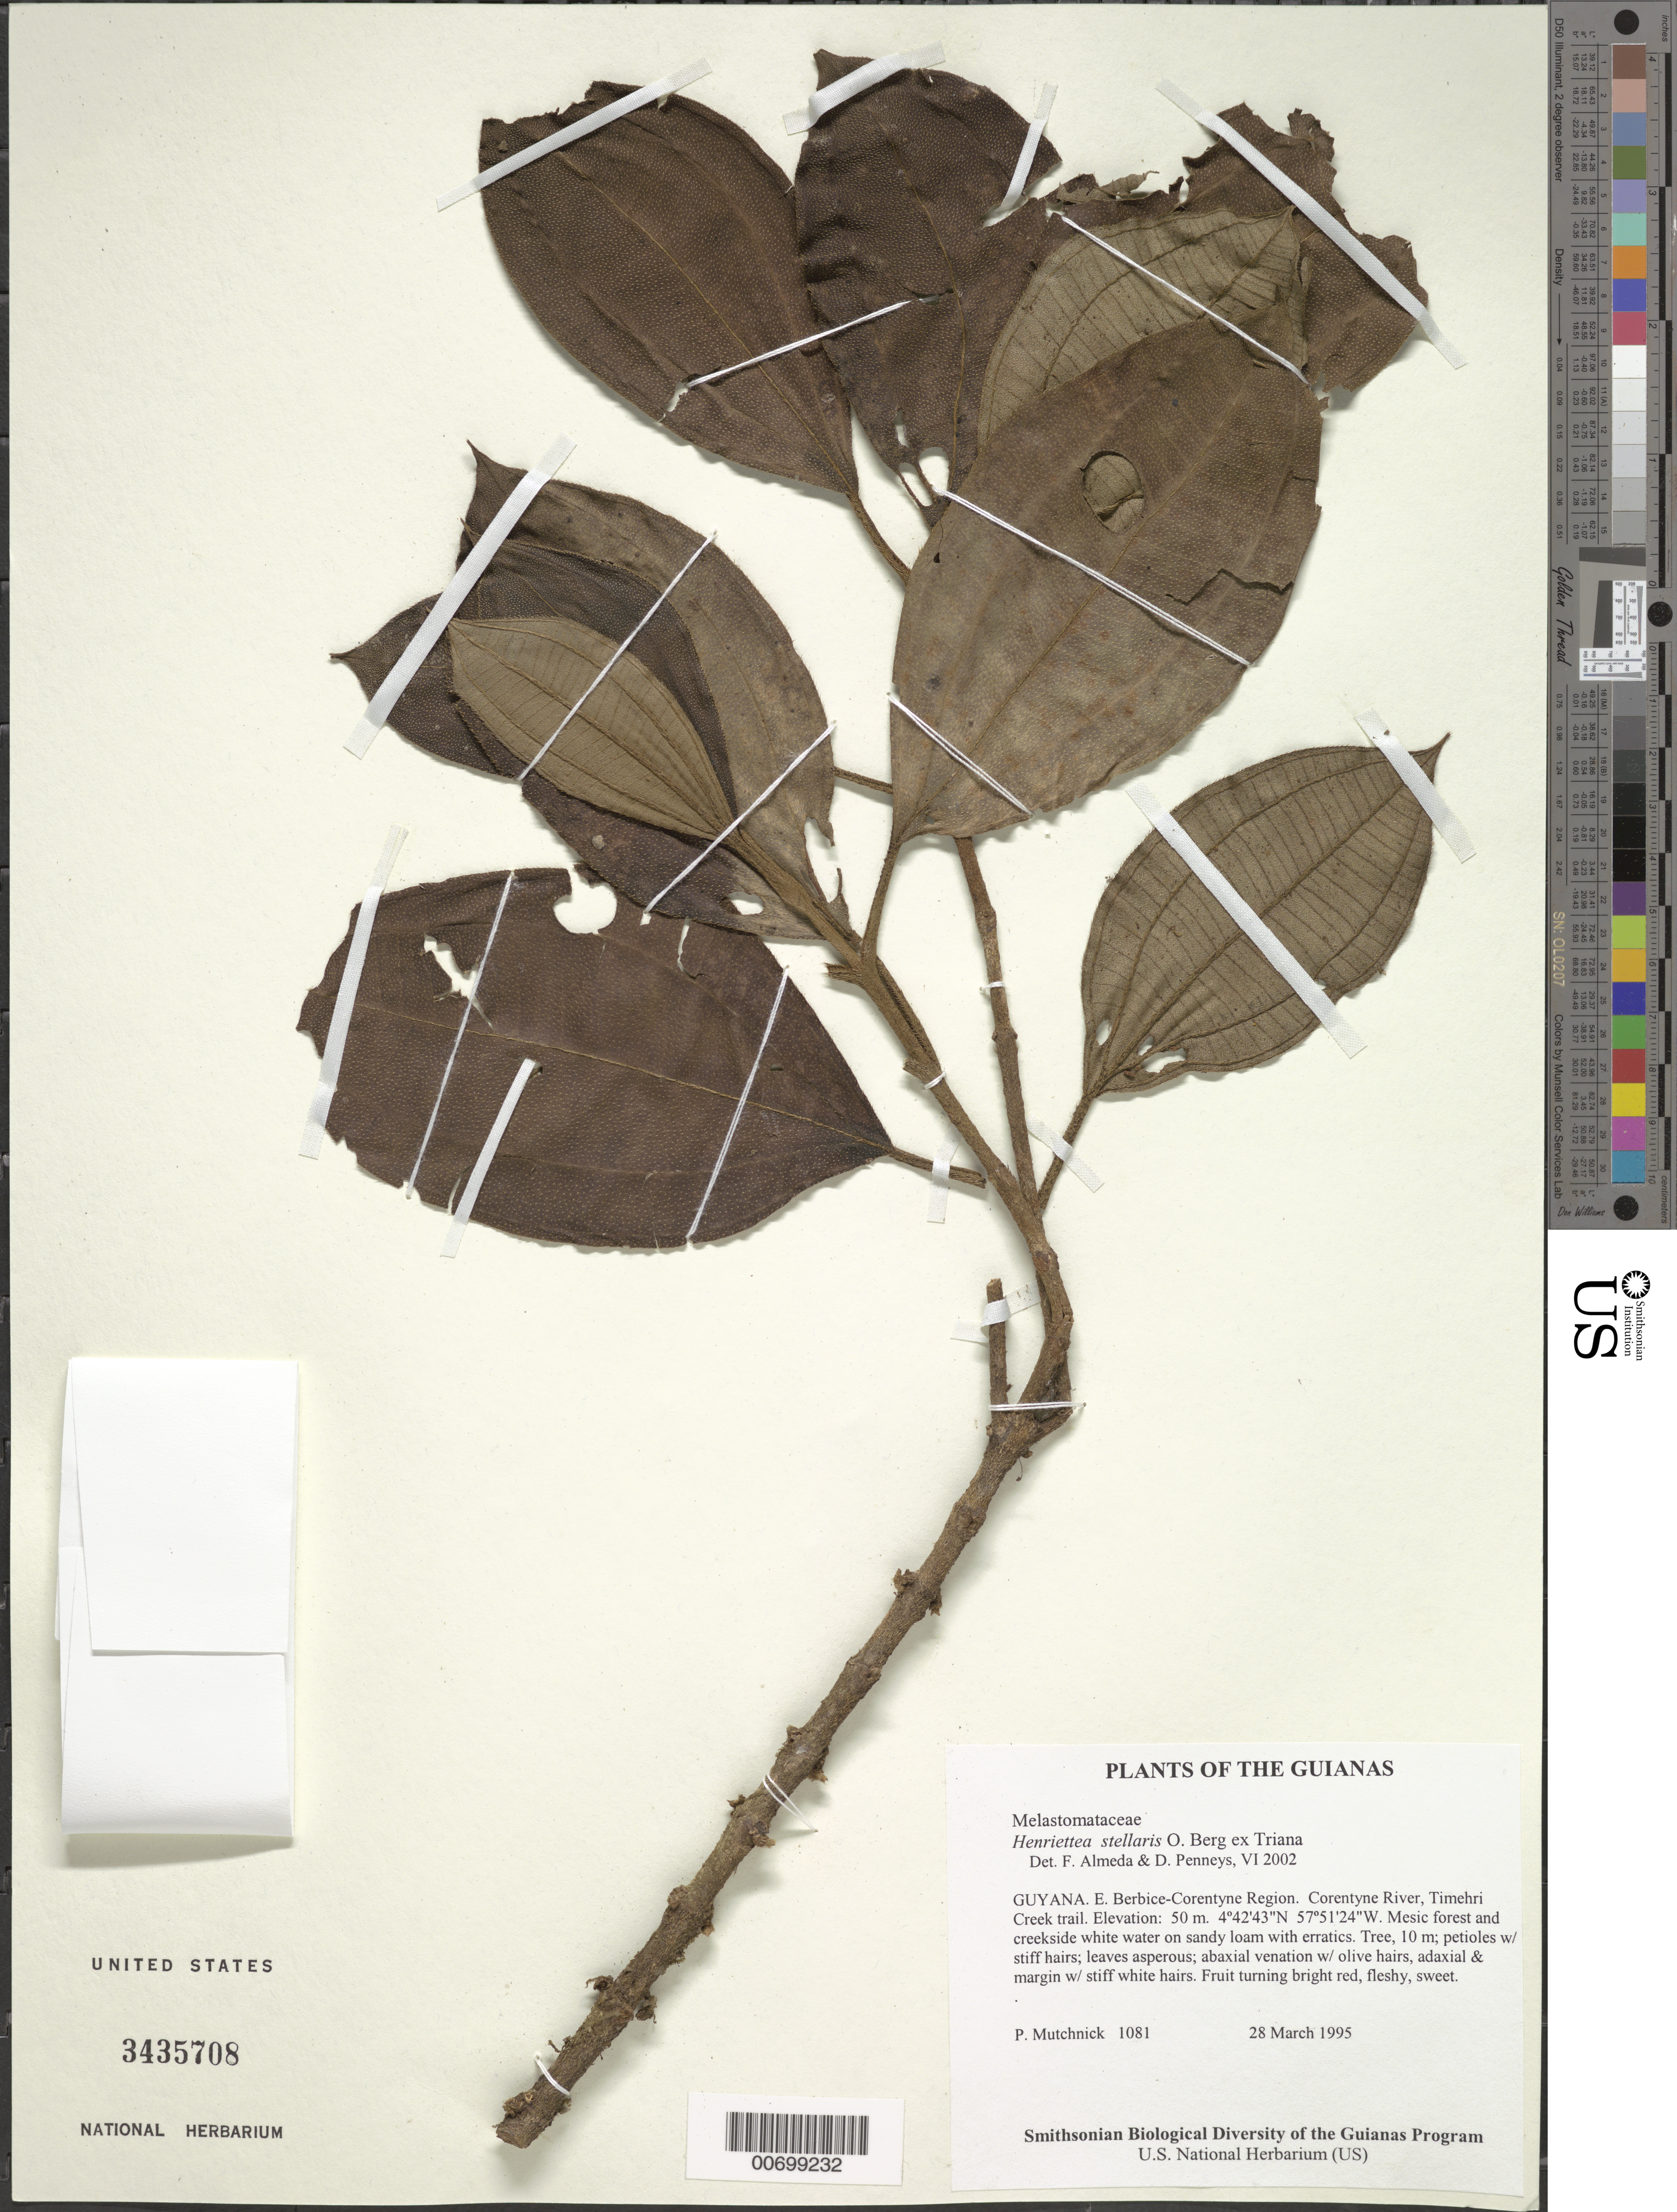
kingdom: Plantae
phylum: Tracheophyta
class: Magnoliopsida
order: Myrtales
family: Melastomataceae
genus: Henriettea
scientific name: Henriettea stellaris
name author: O. Berg ex Triana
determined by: Almeda, F.; Penneys, D. S.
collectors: P. Mutchnick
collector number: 1081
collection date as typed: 28 March 1995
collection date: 1995-03-28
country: Guyana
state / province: E. Berbice-Corentyne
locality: Corentyne River, Timehri Creek trail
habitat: Mesic forest and creekside white water on sandy loam with erratics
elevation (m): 50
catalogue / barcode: US 3435708